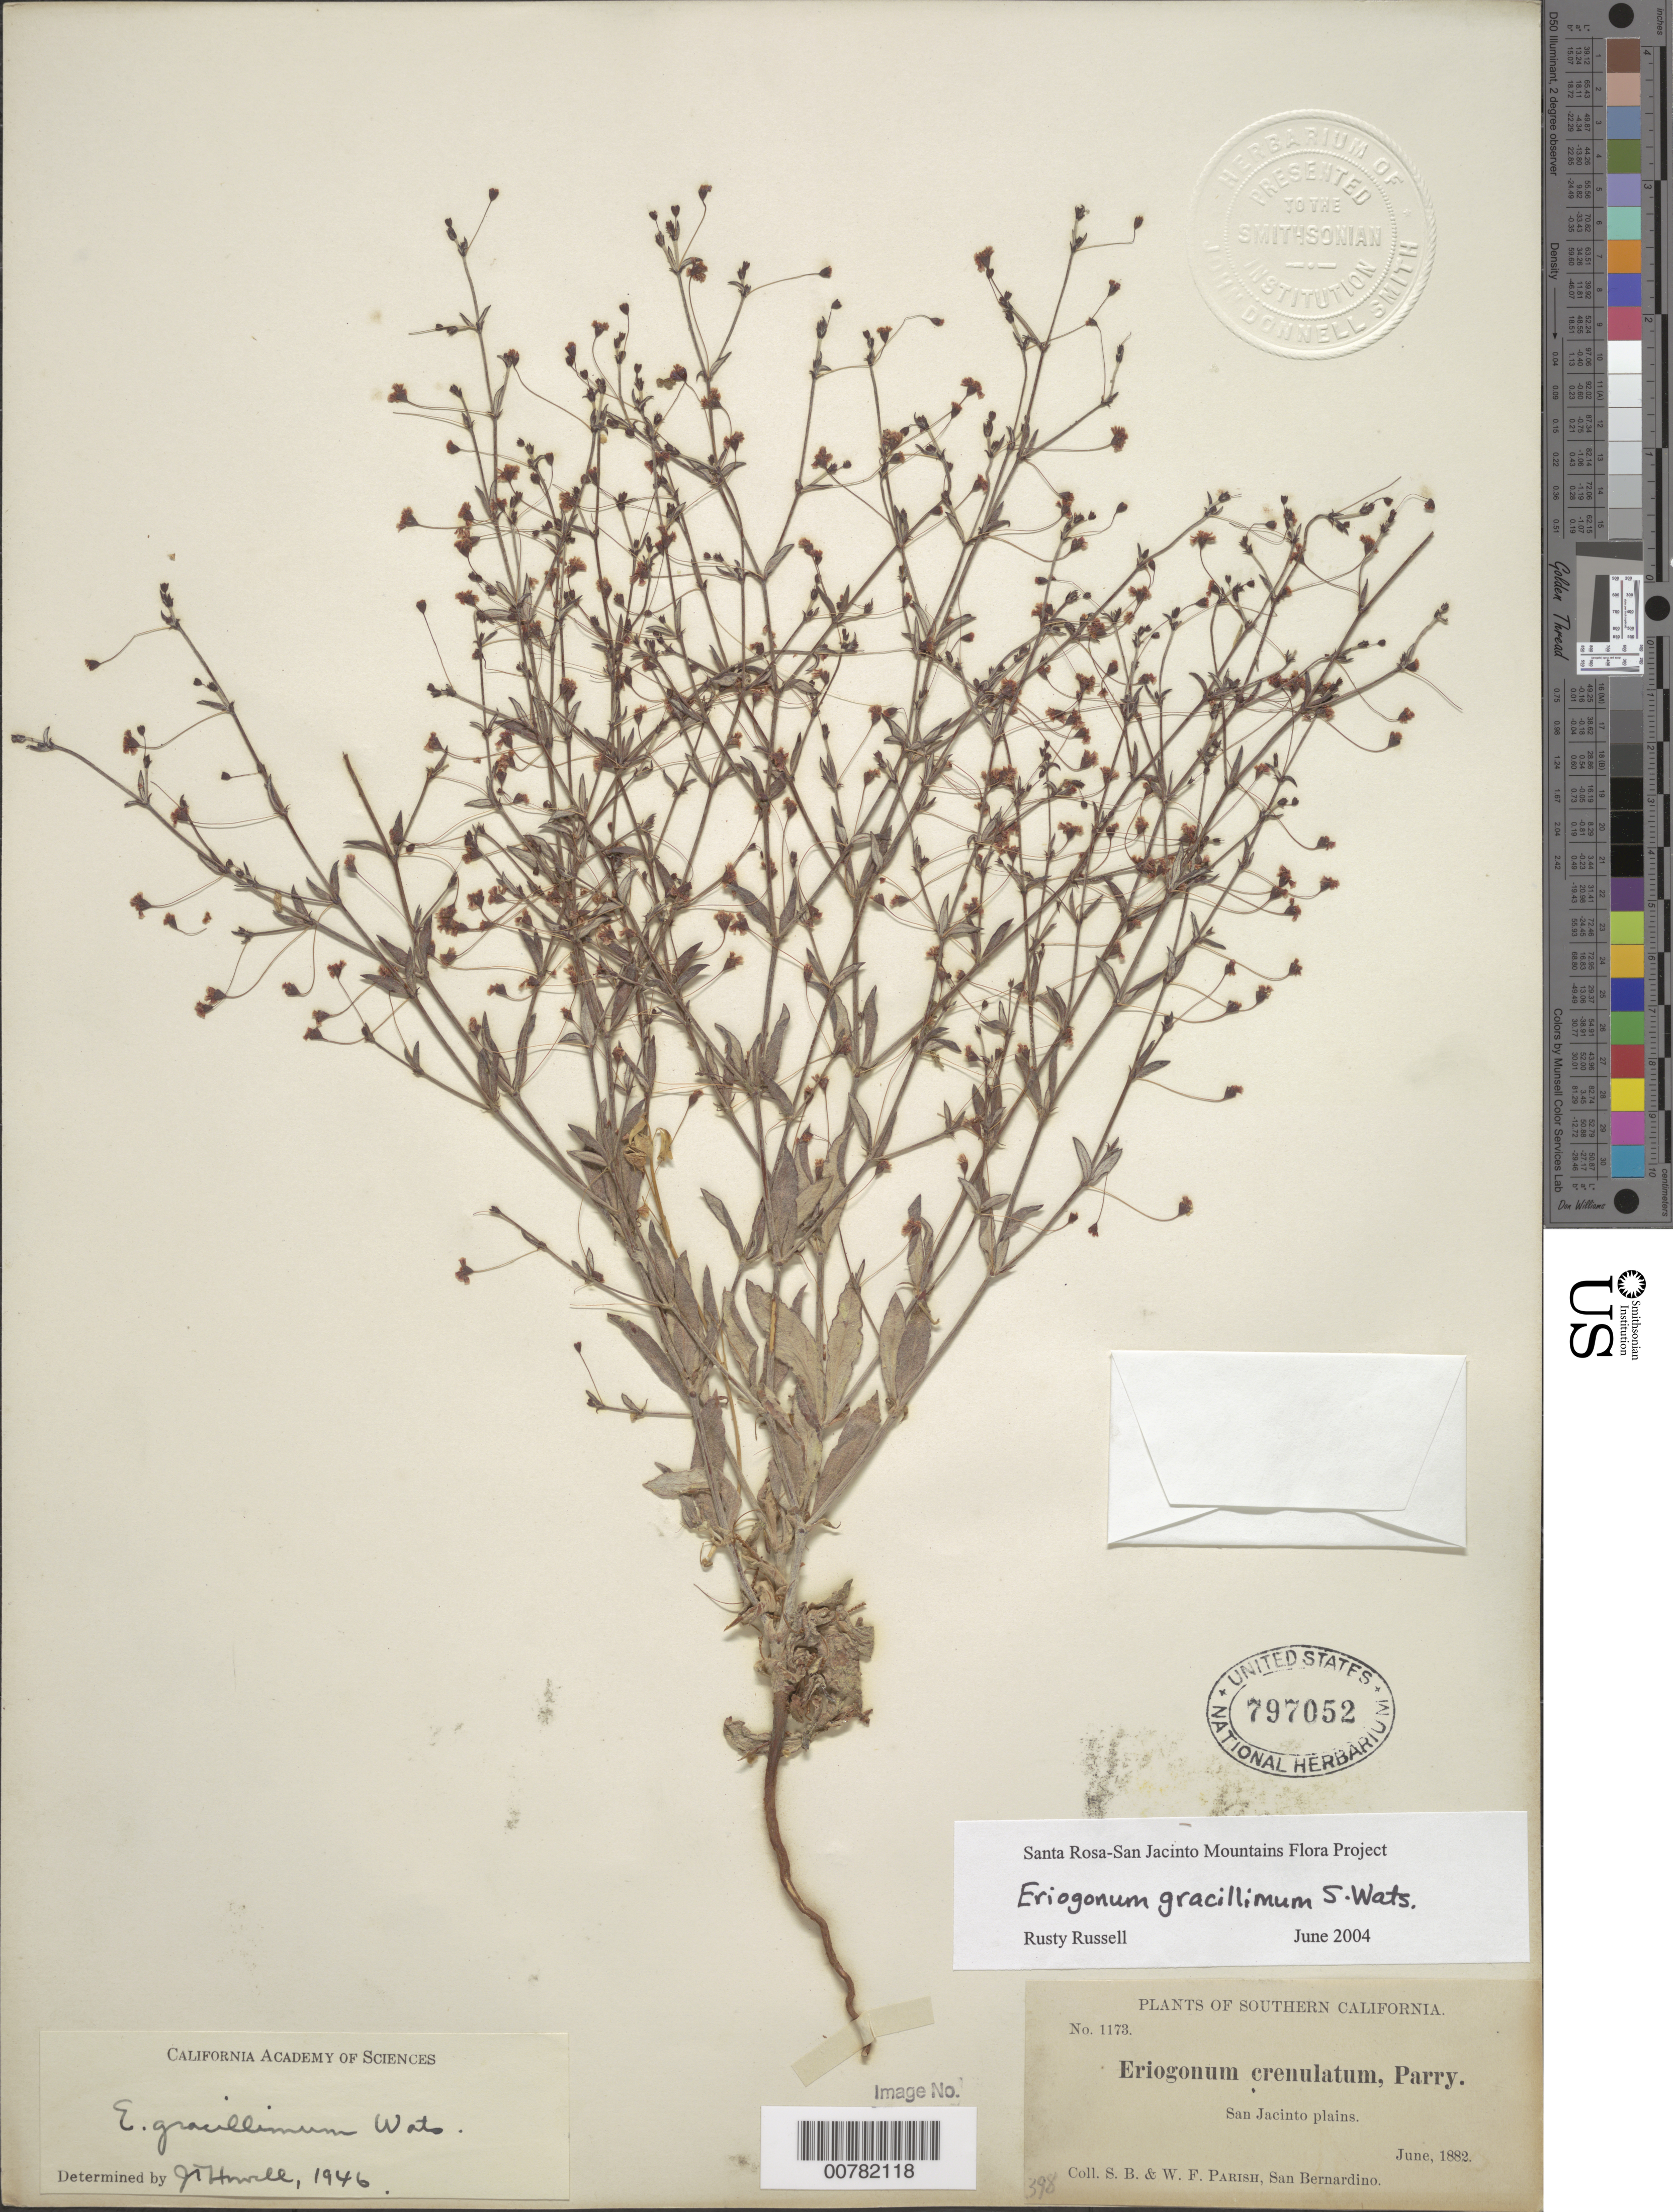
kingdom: Plantae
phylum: Tracheophyta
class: Magnoliopsida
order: Caryophyllales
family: Polygonaceae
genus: Eriogonum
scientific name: Eriogonum gracillimum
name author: S. Watson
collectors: S. B. Parish & W. F. Parish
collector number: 1173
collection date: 1882-06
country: United States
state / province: California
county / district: Riverside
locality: Southern California. San Jacinto plains.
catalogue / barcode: US 797052